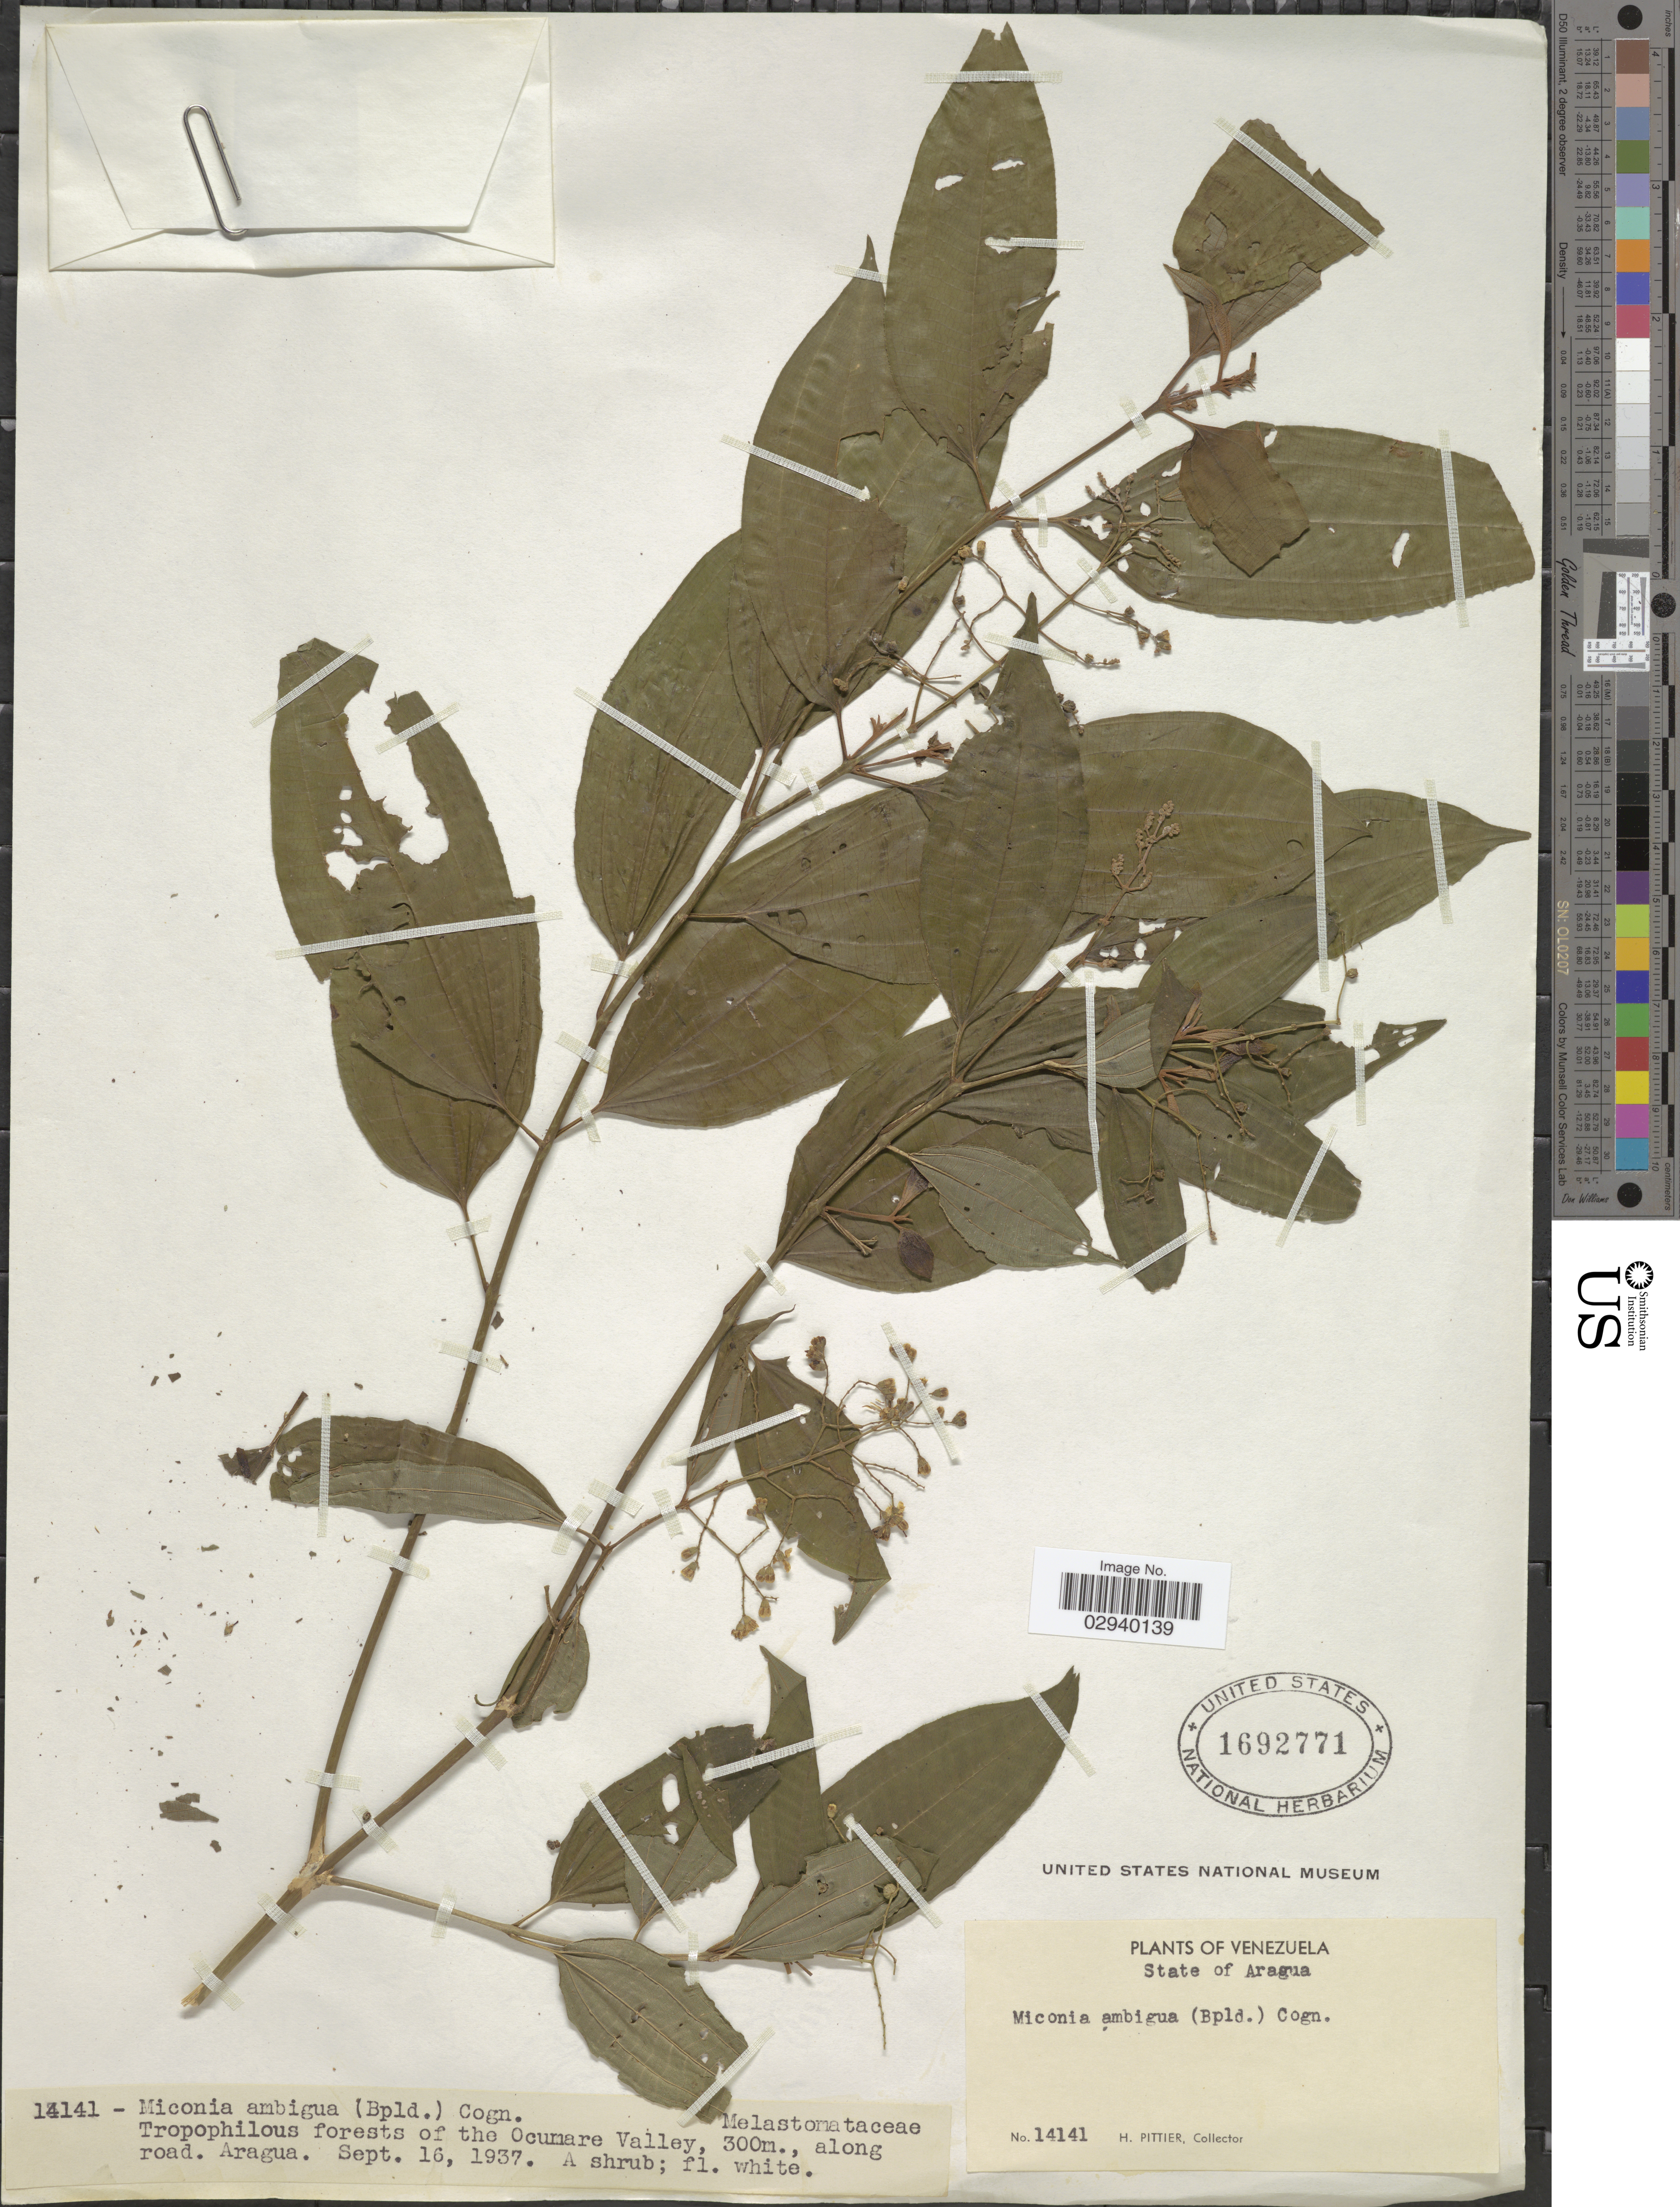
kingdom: Plantae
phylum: Tracheophyta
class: Magnoliopsida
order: Myrtales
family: Melastomataceae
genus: Miconia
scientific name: Miconia laevigata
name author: (L.) D. Don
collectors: H. F. Pittier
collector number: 14141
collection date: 1937-09-16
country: Venezuela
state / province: Aragua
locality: Tropophilous forests of the Ocumare Valley.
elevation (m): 300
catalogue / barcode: US 1692771